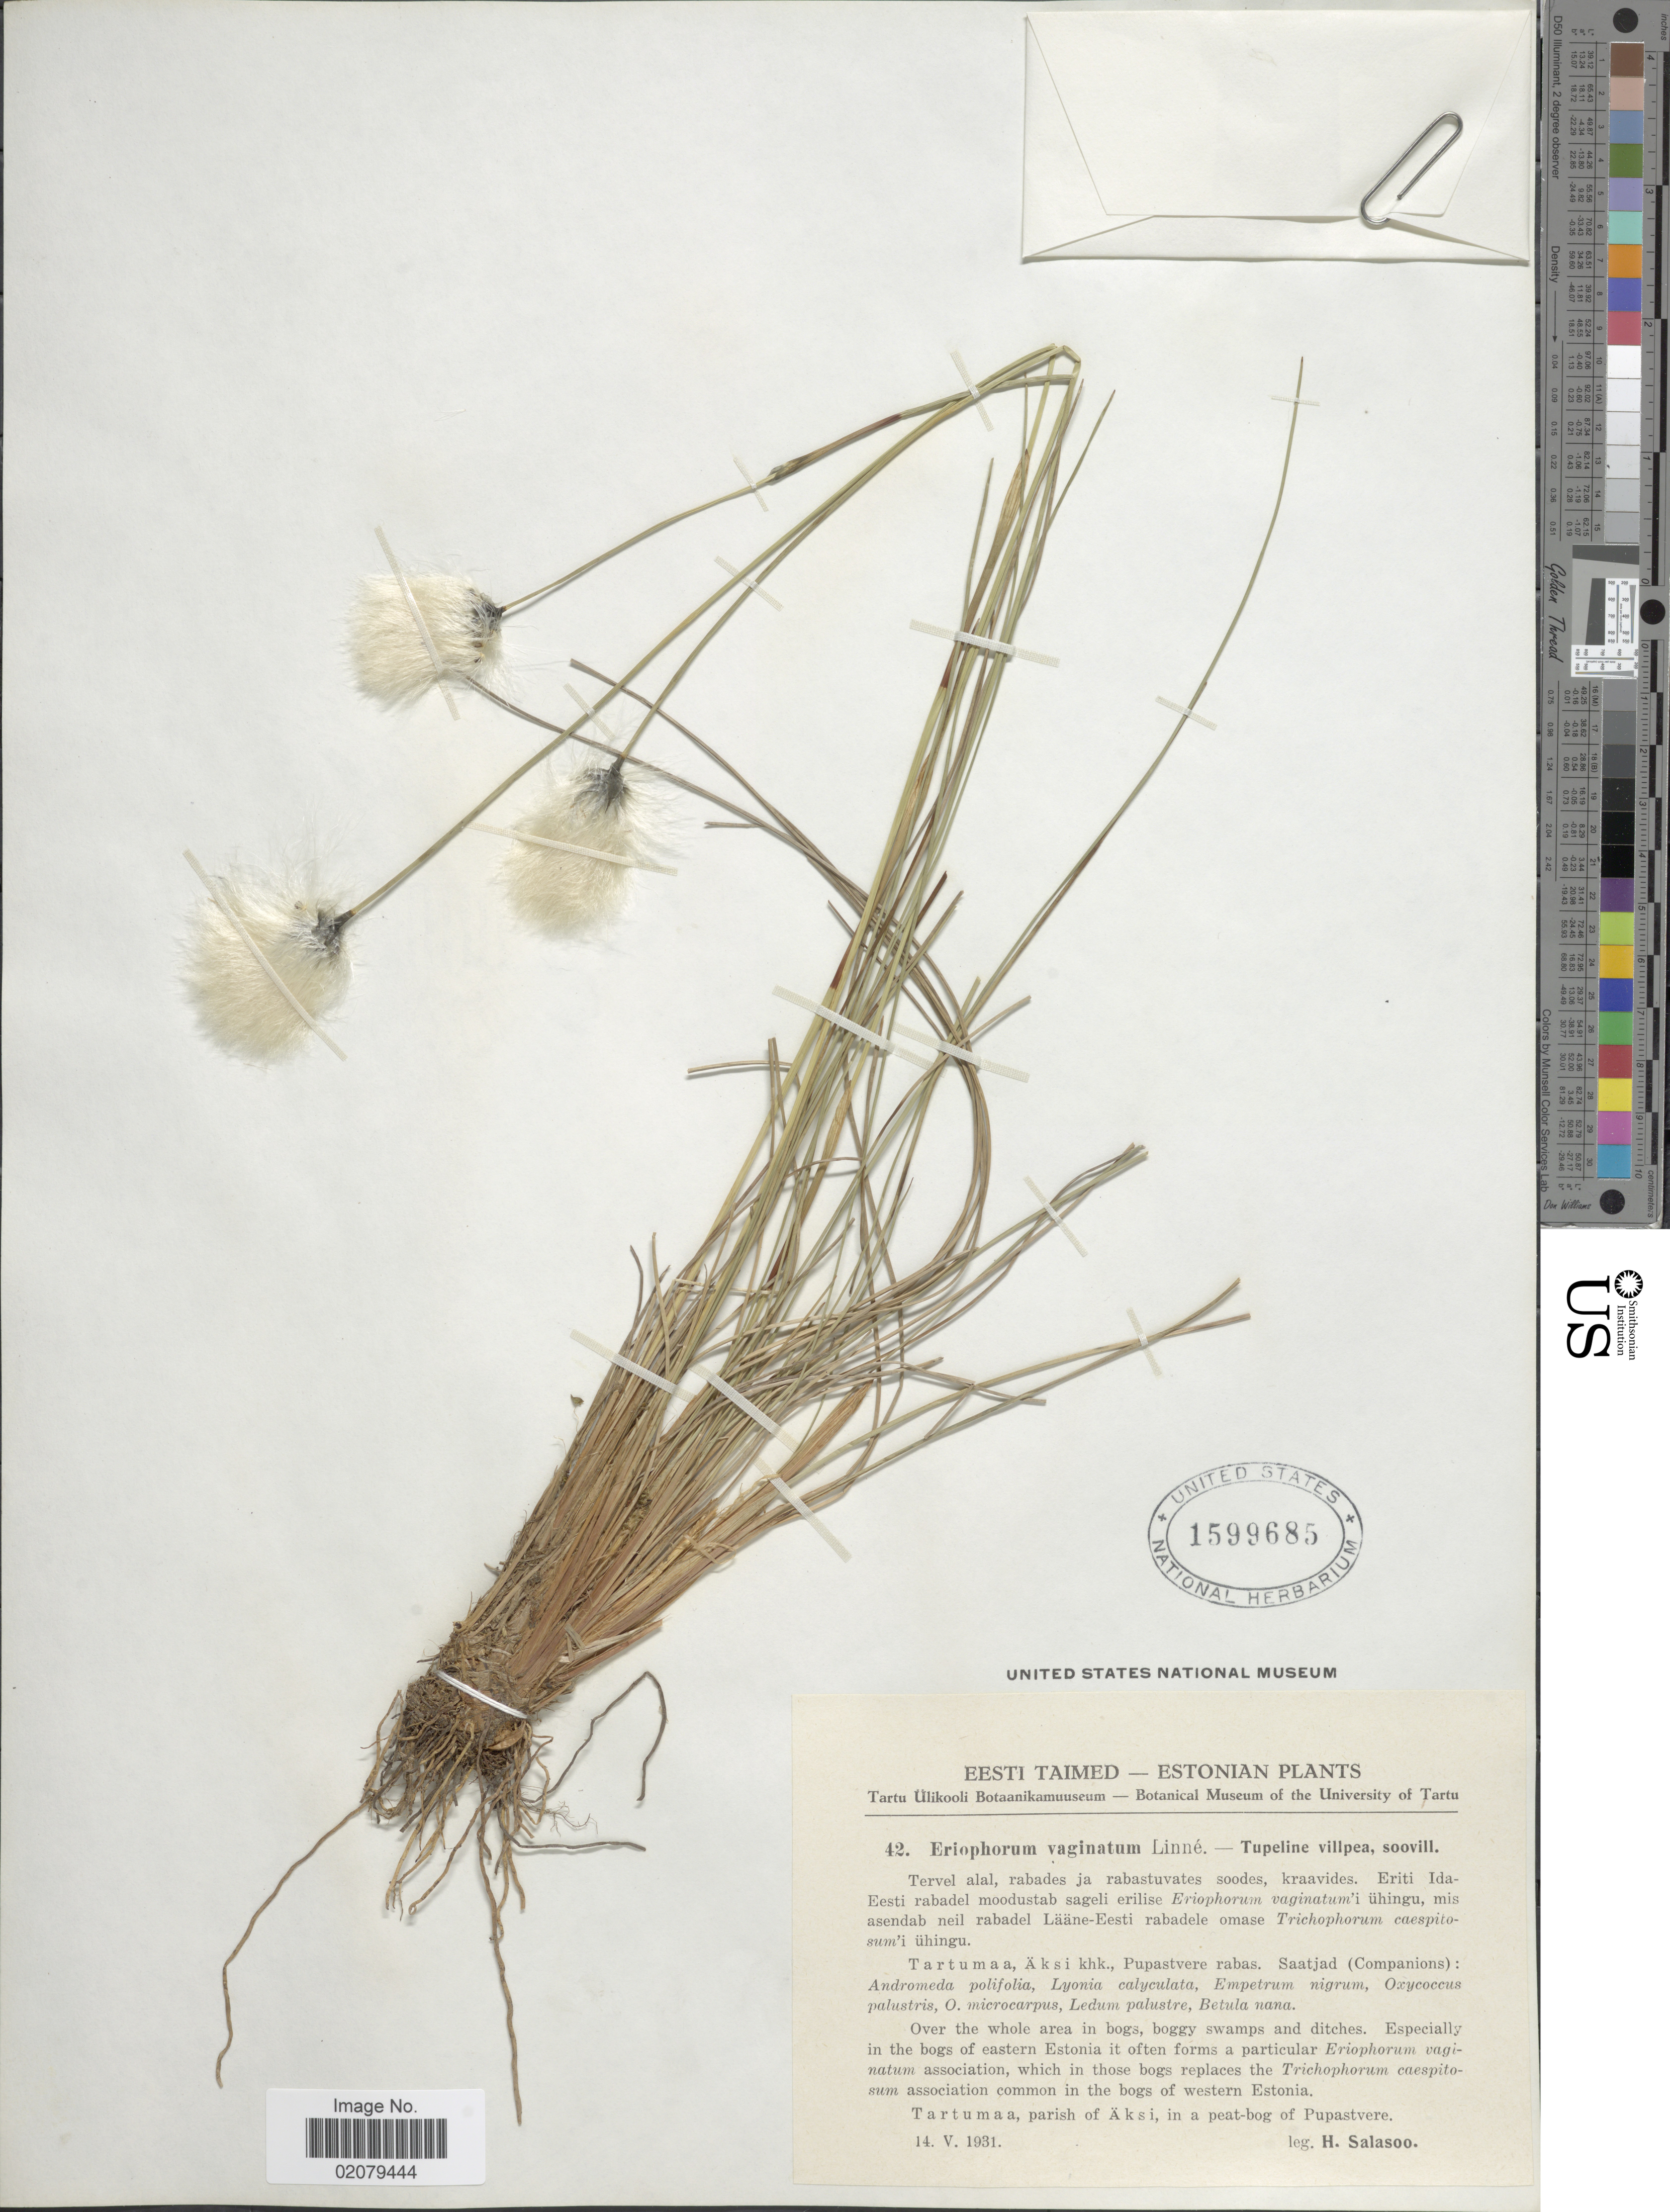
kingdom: Plantae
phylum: Tracheophyta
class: Liliopsida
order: Poales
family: Cyperaceae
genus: Eriophorum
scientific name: Eriophorum vaginatum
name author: L.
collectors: H. Salasoo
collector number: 42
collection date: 1931-05-14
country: Estonia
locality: Tartumaa, parish of Aksi, in a peat-bog of Pupastvere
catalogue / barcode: US 1599685